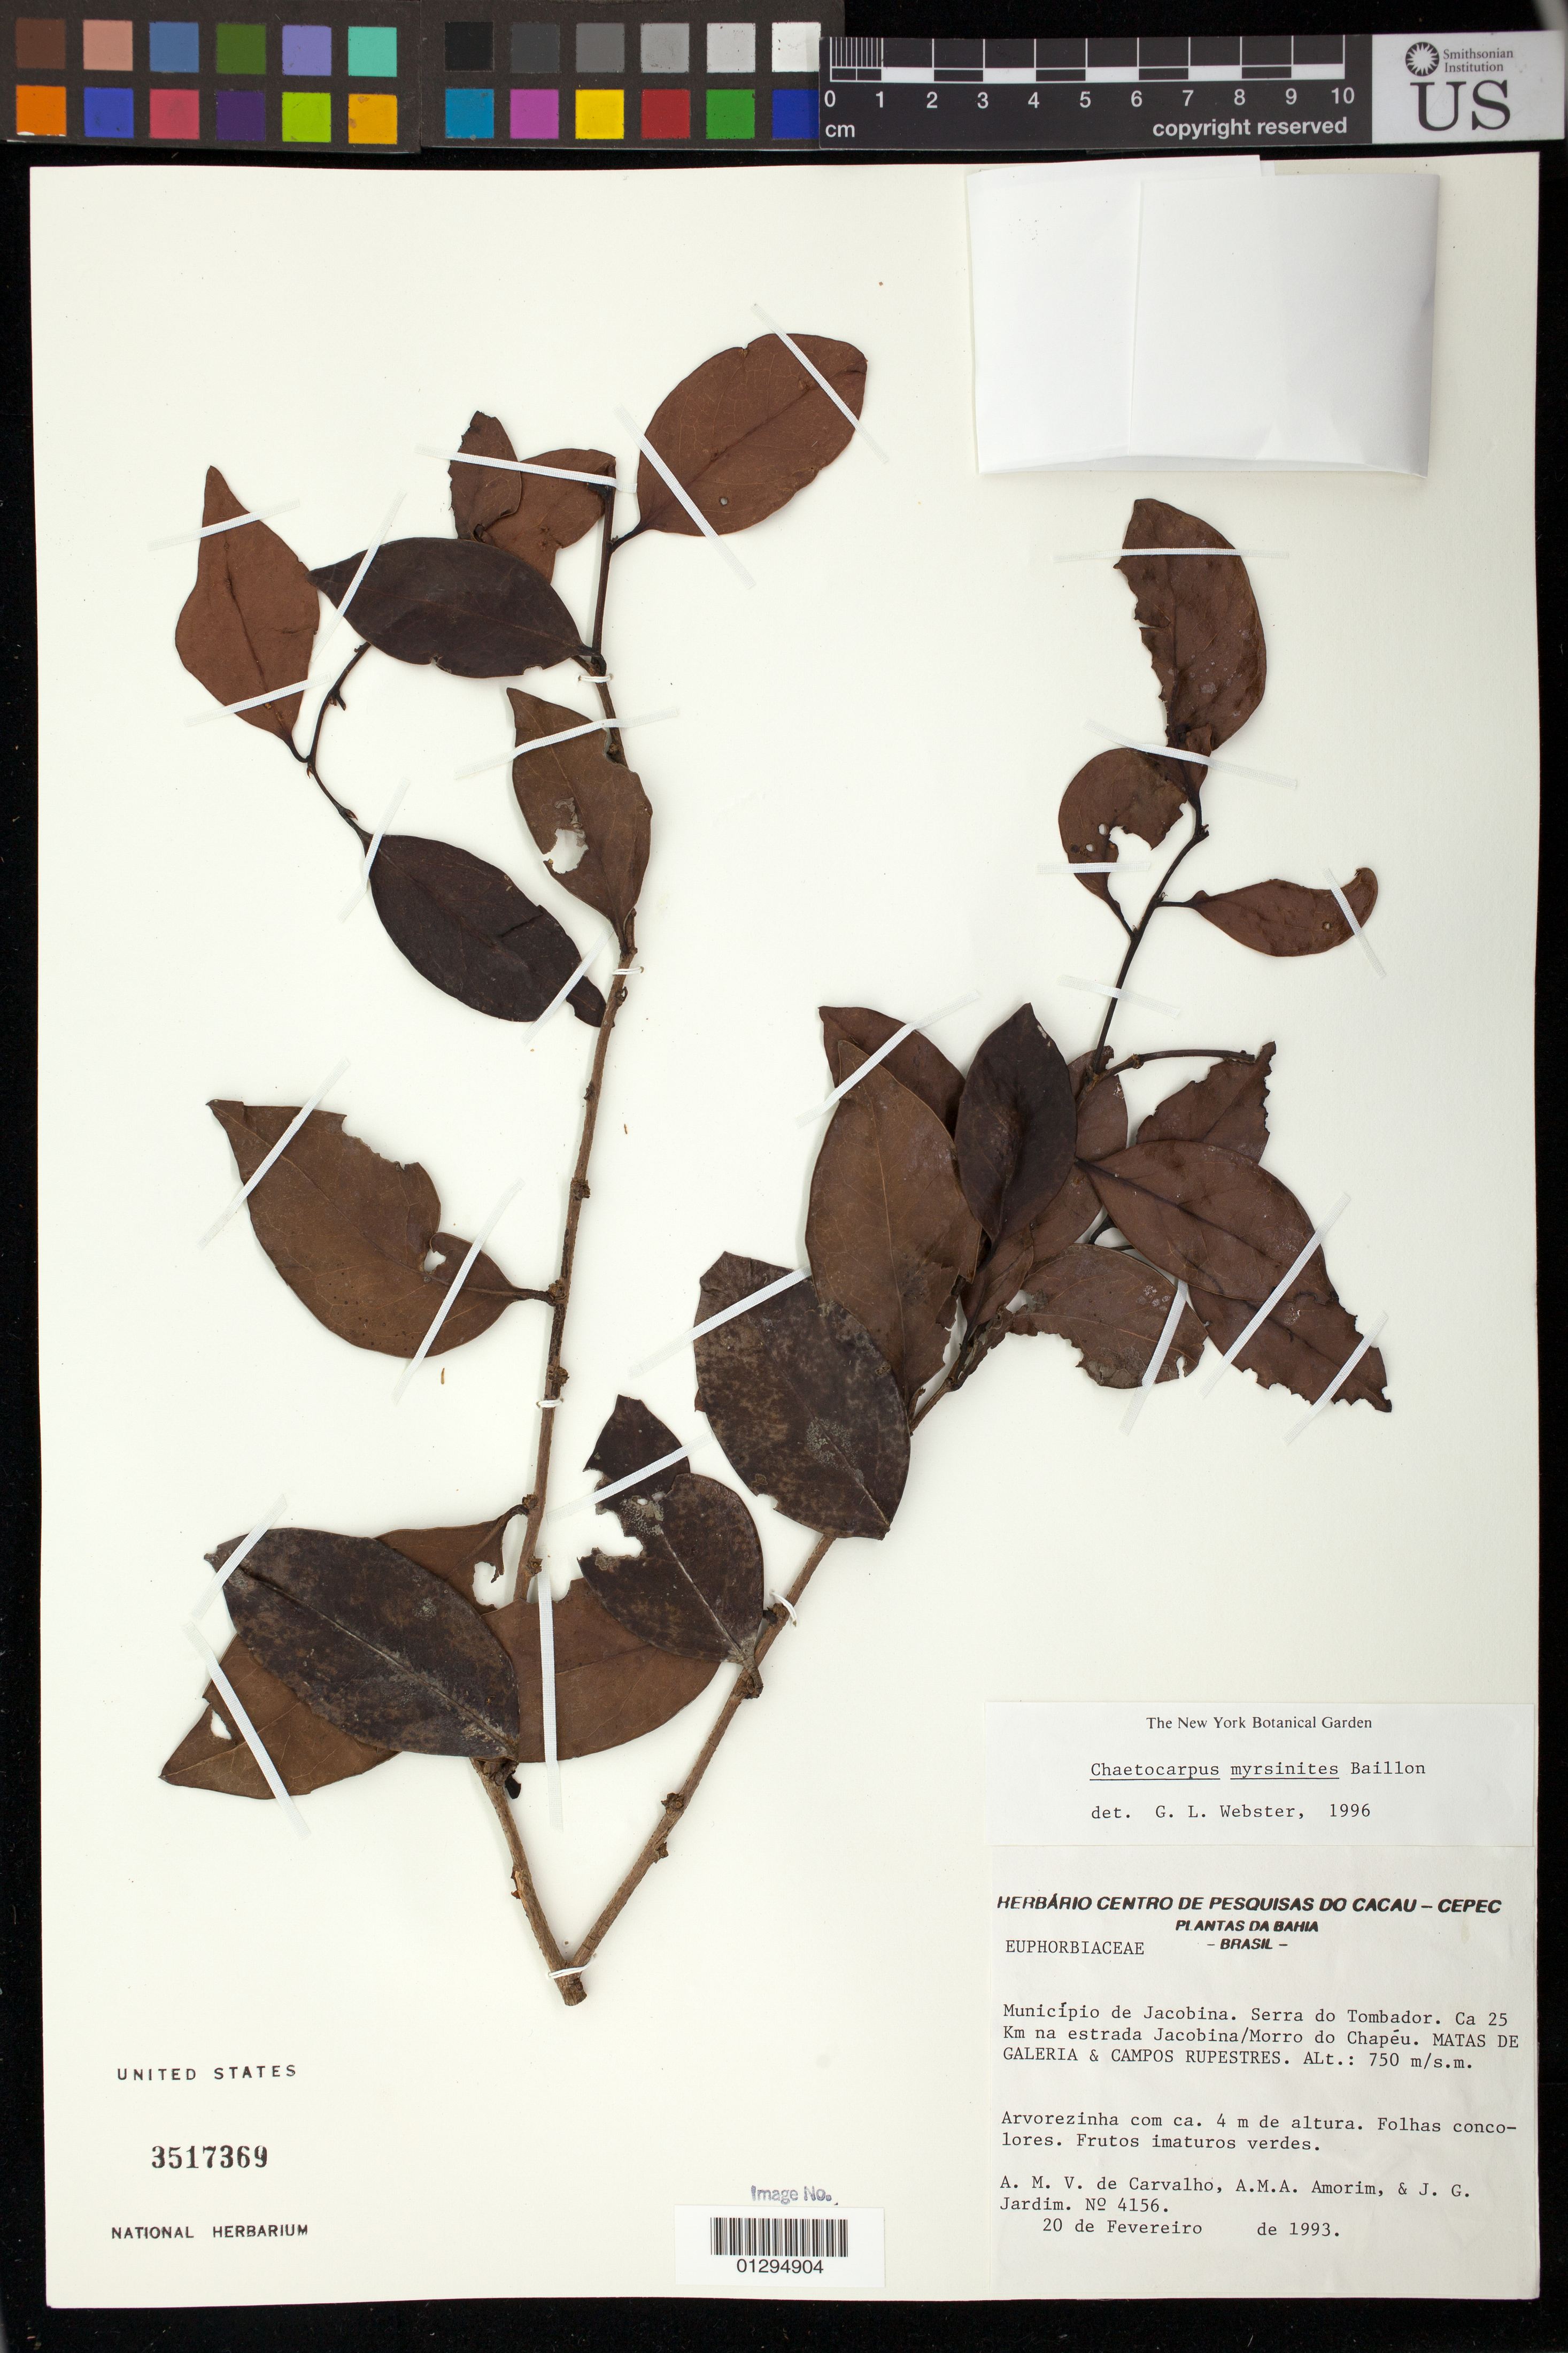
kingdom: Plantae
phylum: Tracheophyta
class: Magnoliopsida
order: Malpighiales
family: Peraceae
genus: Chaetocarpus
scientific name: Chaetocarpus myrsinites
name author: Baill.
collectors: A. M. Carvalho, A. M. Amorim & J. Jardim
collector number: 4156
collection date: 1993-02-20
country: Brazil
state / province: Bahia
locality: Município de Jacobina. Serra de Tombador. Ca 25 Km na estrada Jacobina/Morro do Chapeu. Matas de galeria & campos rupestres.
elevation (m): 750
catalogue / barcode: US 3517369